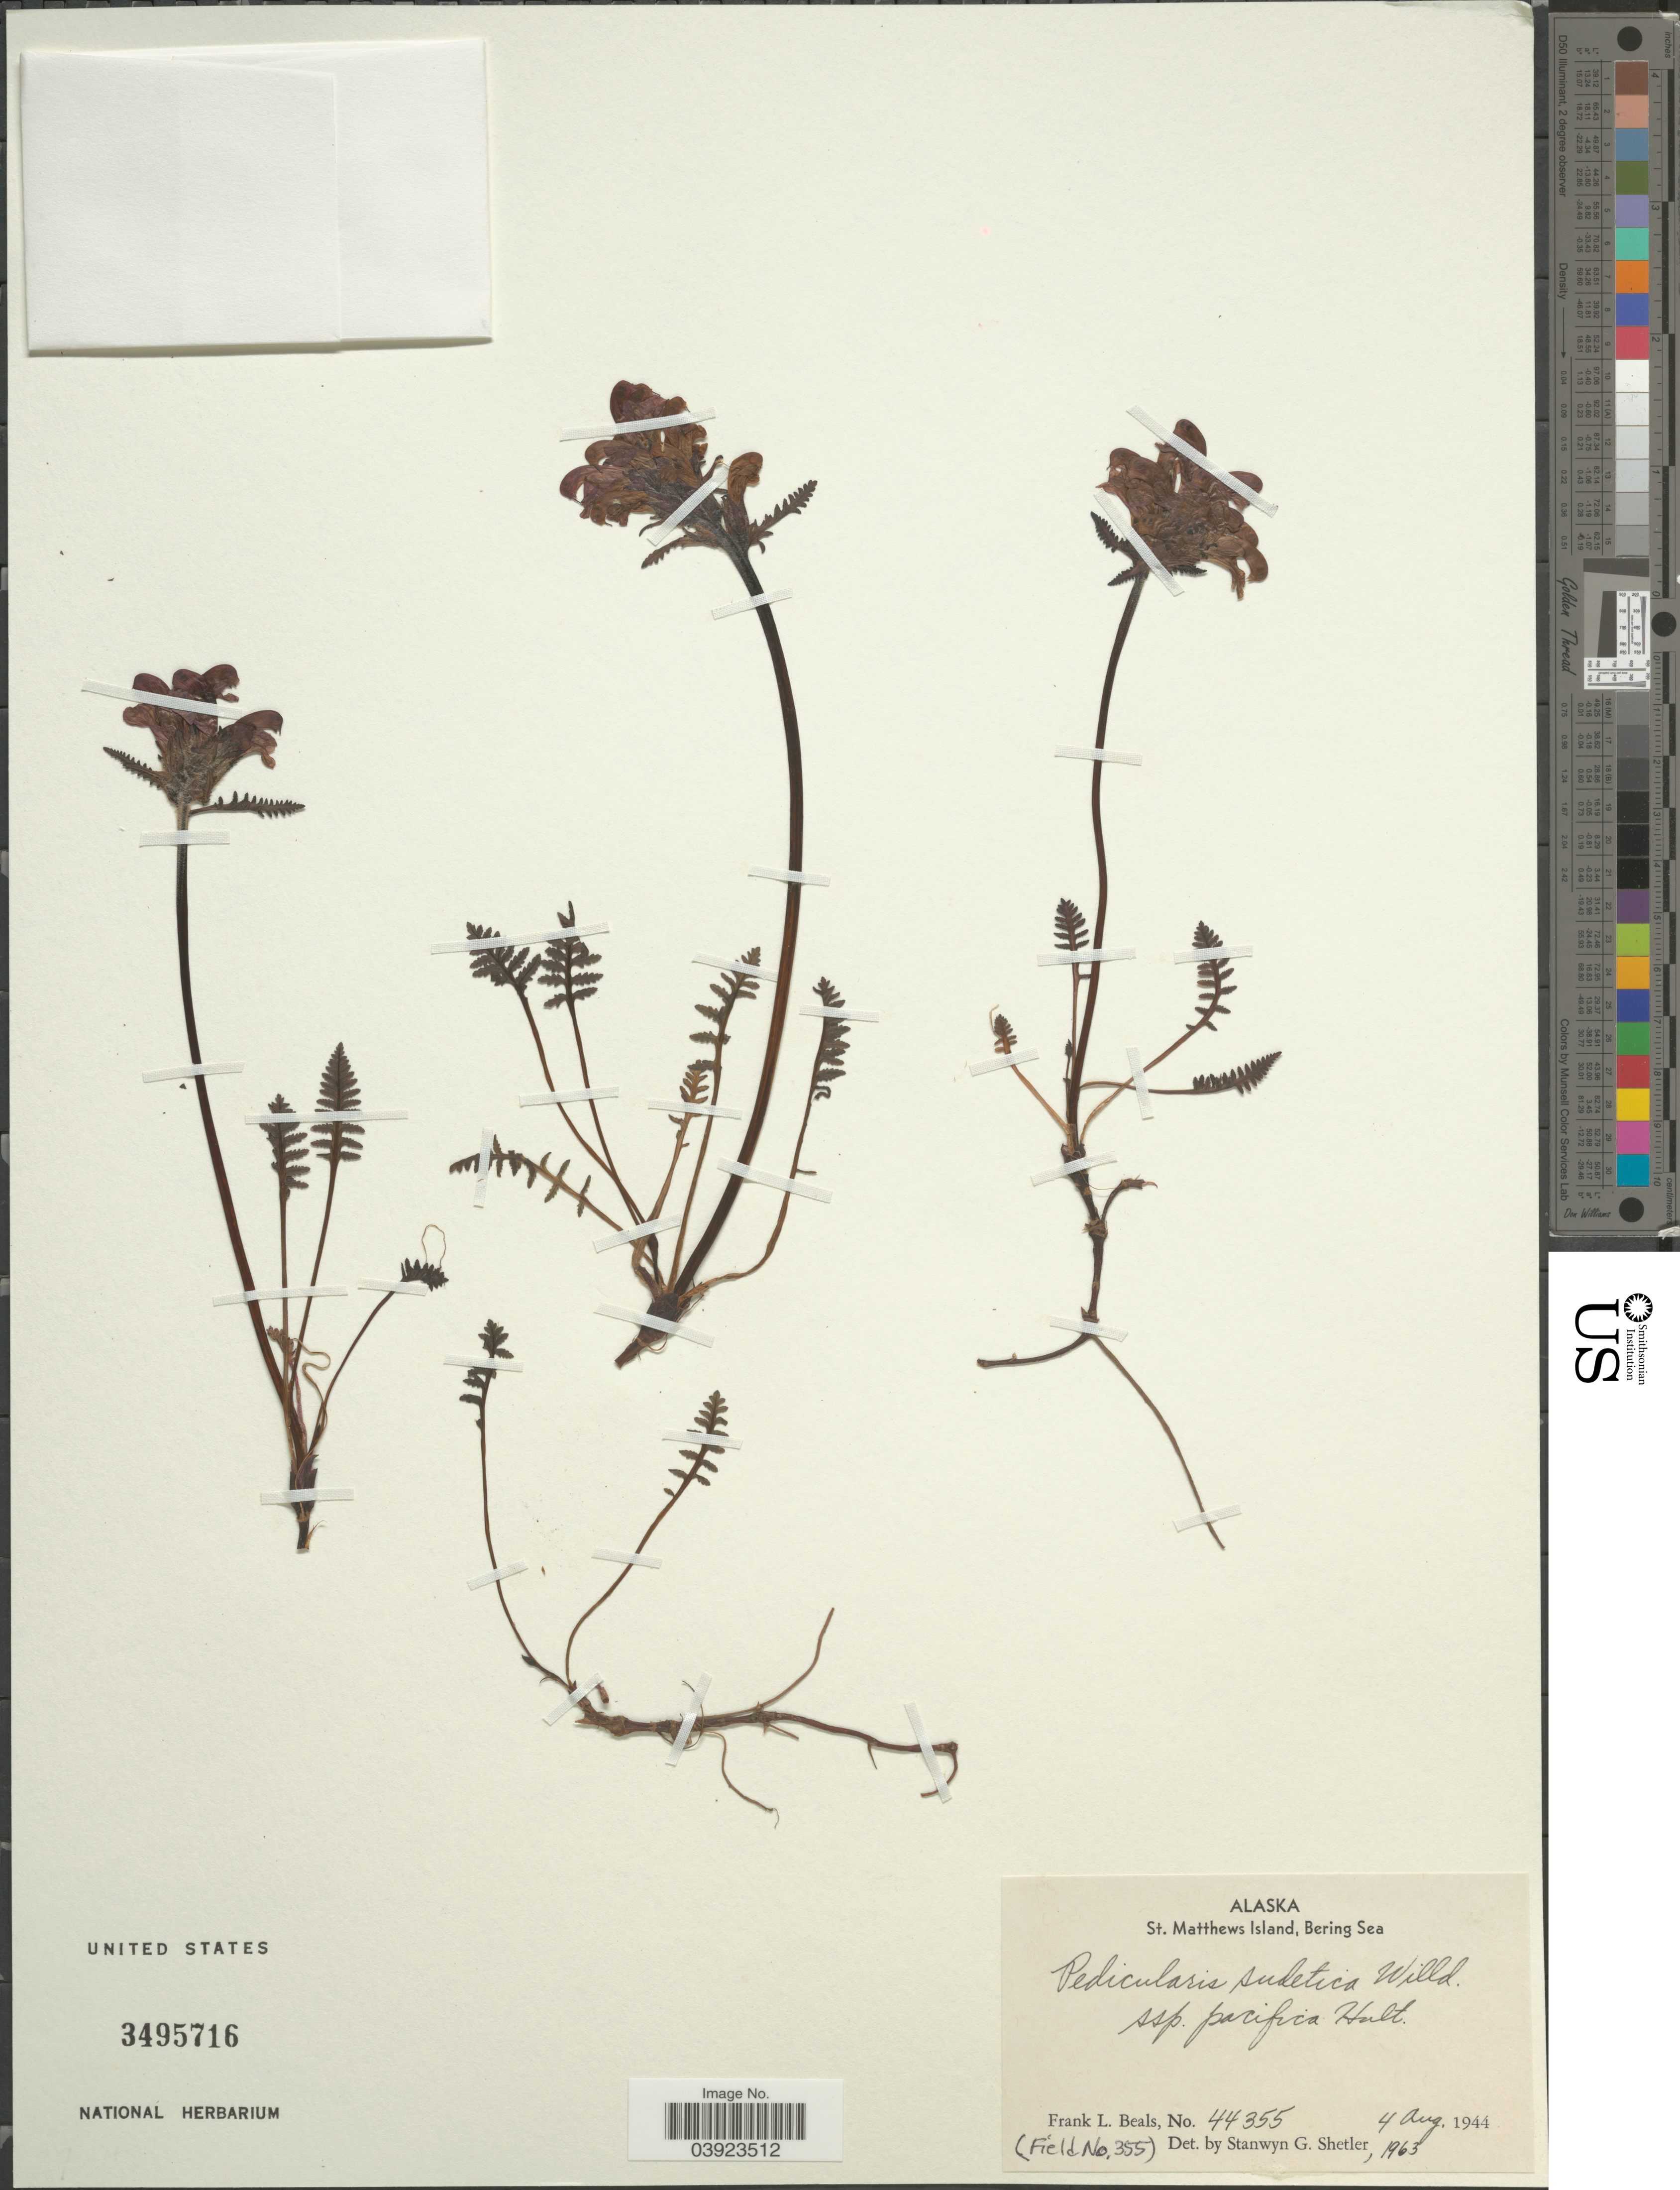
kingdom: Plantae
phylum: Tracheophyta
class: Magnoliopsida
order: Lamiales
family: Orobanchaceae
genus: Pedicularis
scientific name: Pedicularis sudetica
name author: Willd.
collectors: F. Beals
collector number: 44355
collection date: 1944-08-04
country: United States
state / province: Alaska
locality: St. Matthews Island, Bering Sea.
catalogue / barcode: US 3495716